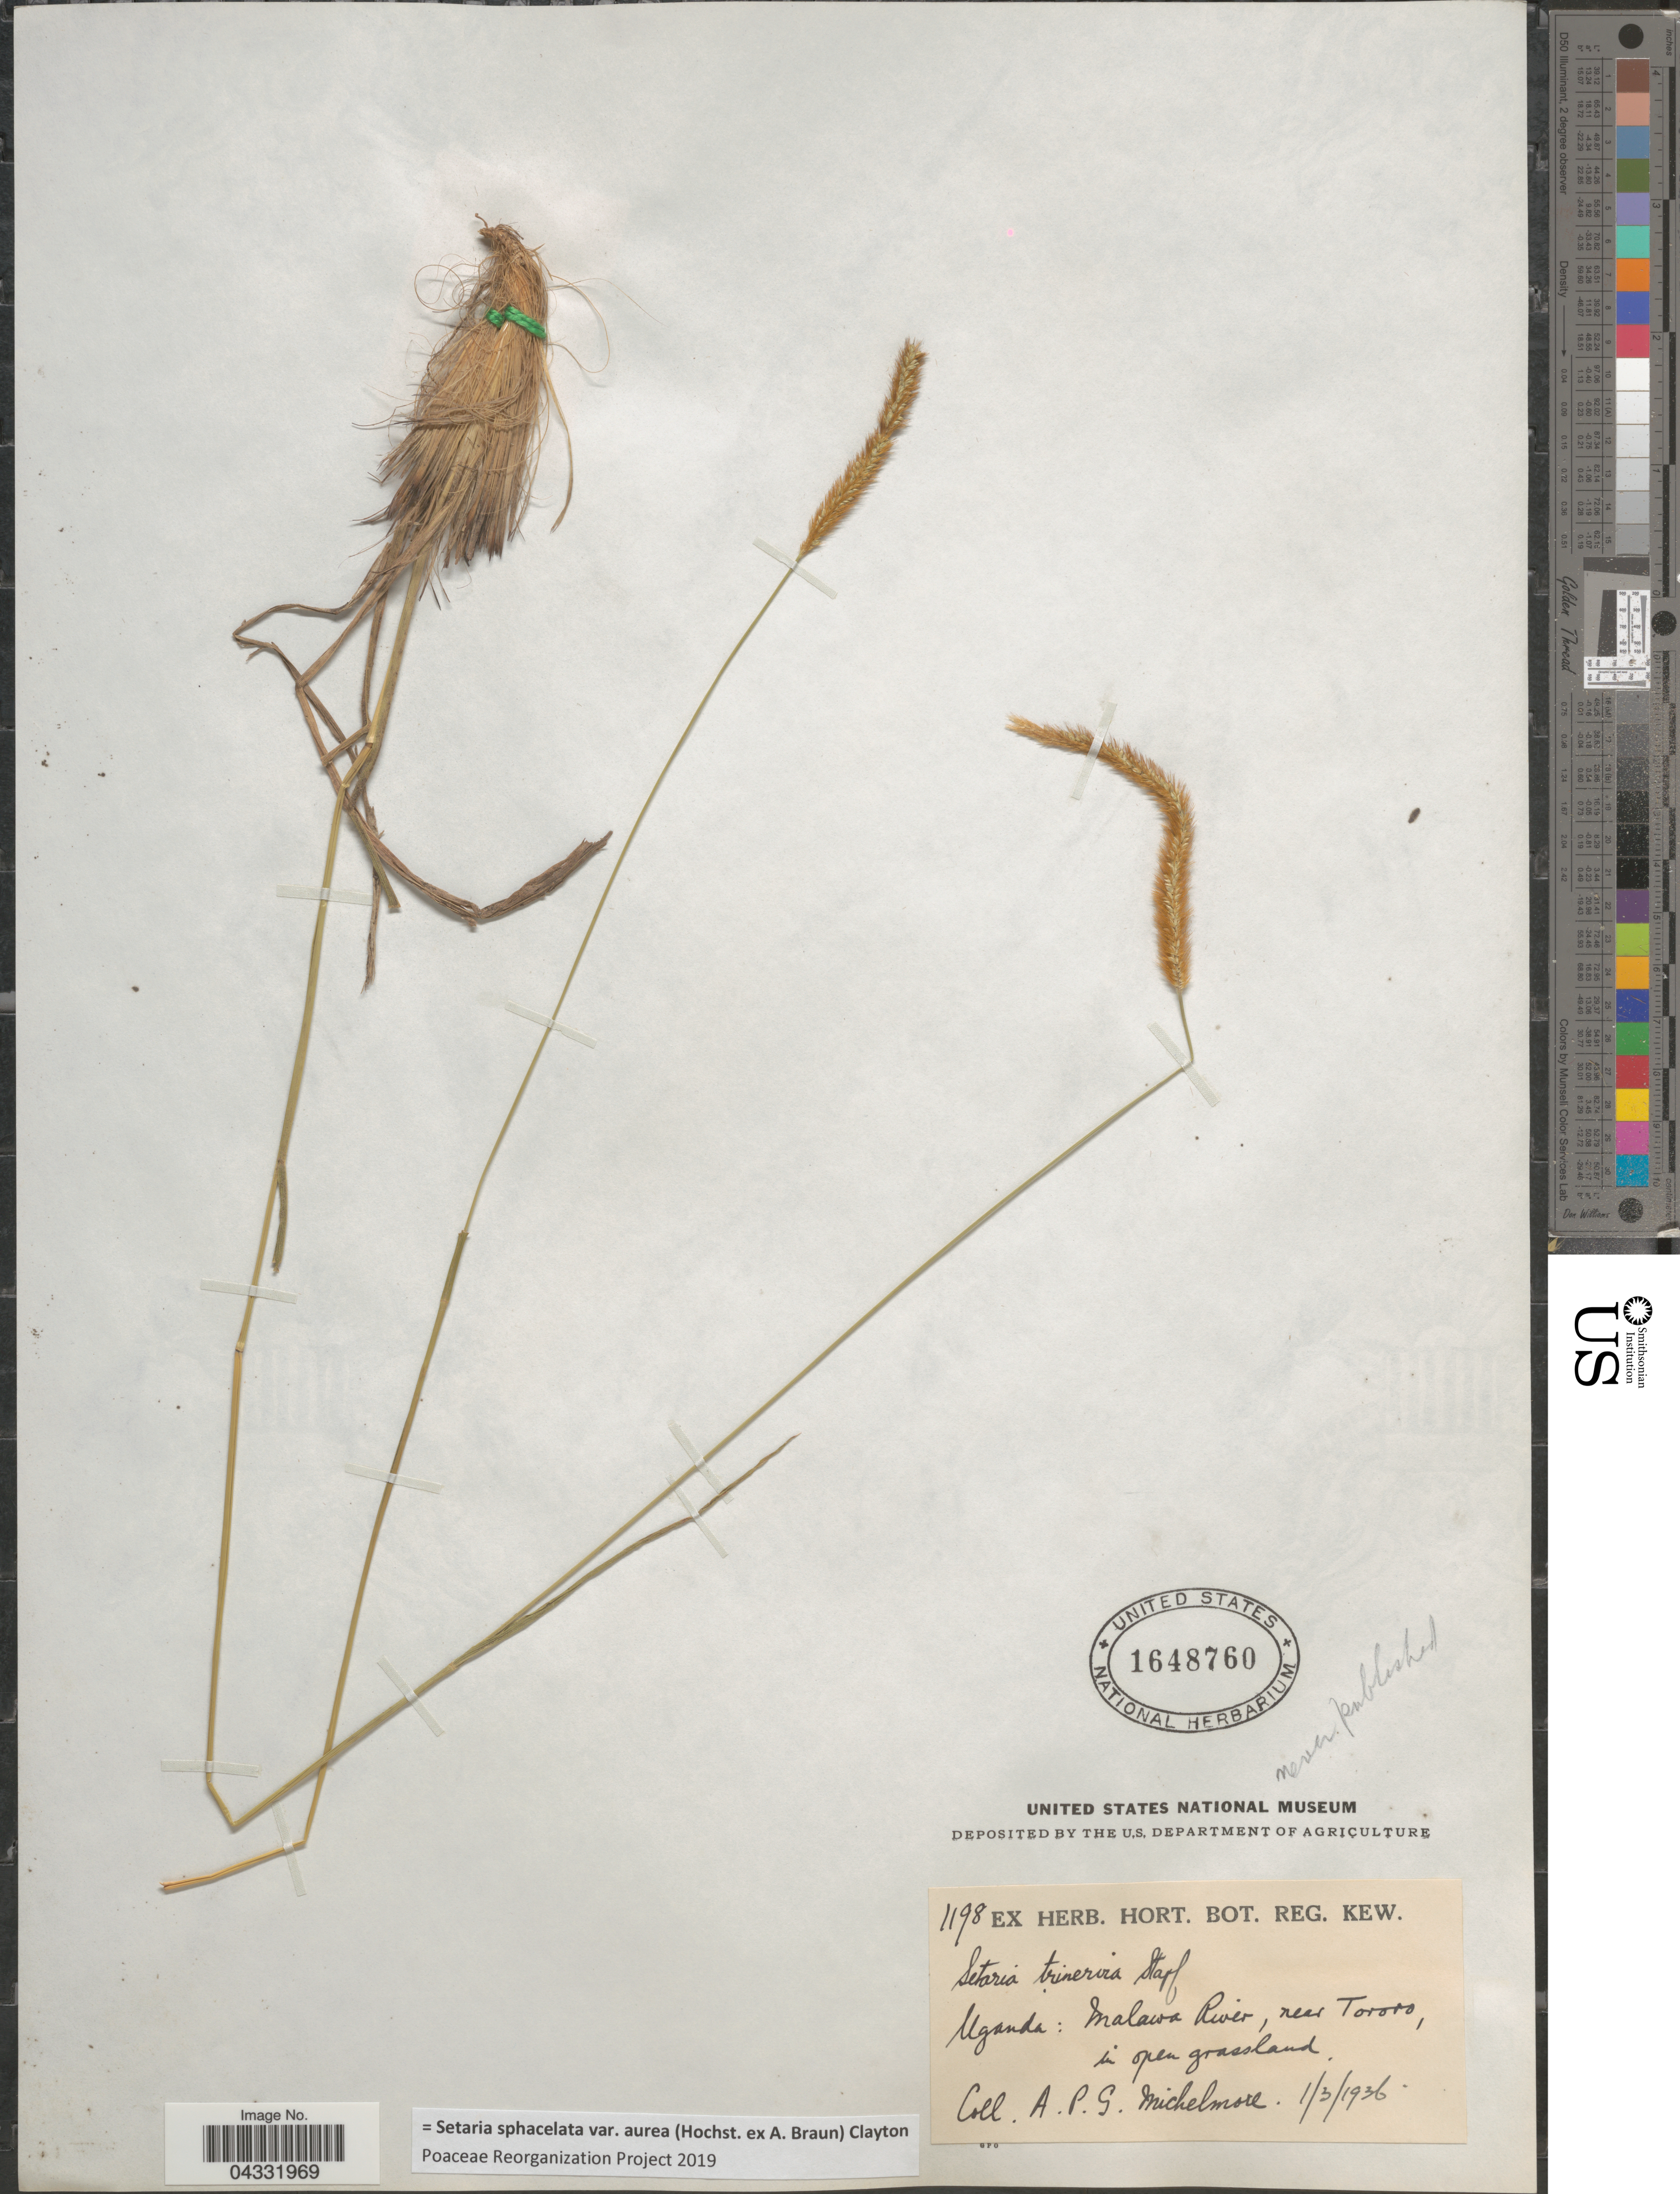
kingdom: Plantae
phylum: Tracheophyta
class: Liliopsida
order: Poales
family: Poaceae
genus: Setaria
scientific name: Setaria sphacelata var. aurea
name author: (Hochst. ex A. Braun) Clayton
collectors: A. Michelmore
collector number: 1198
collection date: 1936-03-01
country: Uganda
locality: Malawa River, near Tororo, in open grassland.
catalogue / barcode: US 1648760